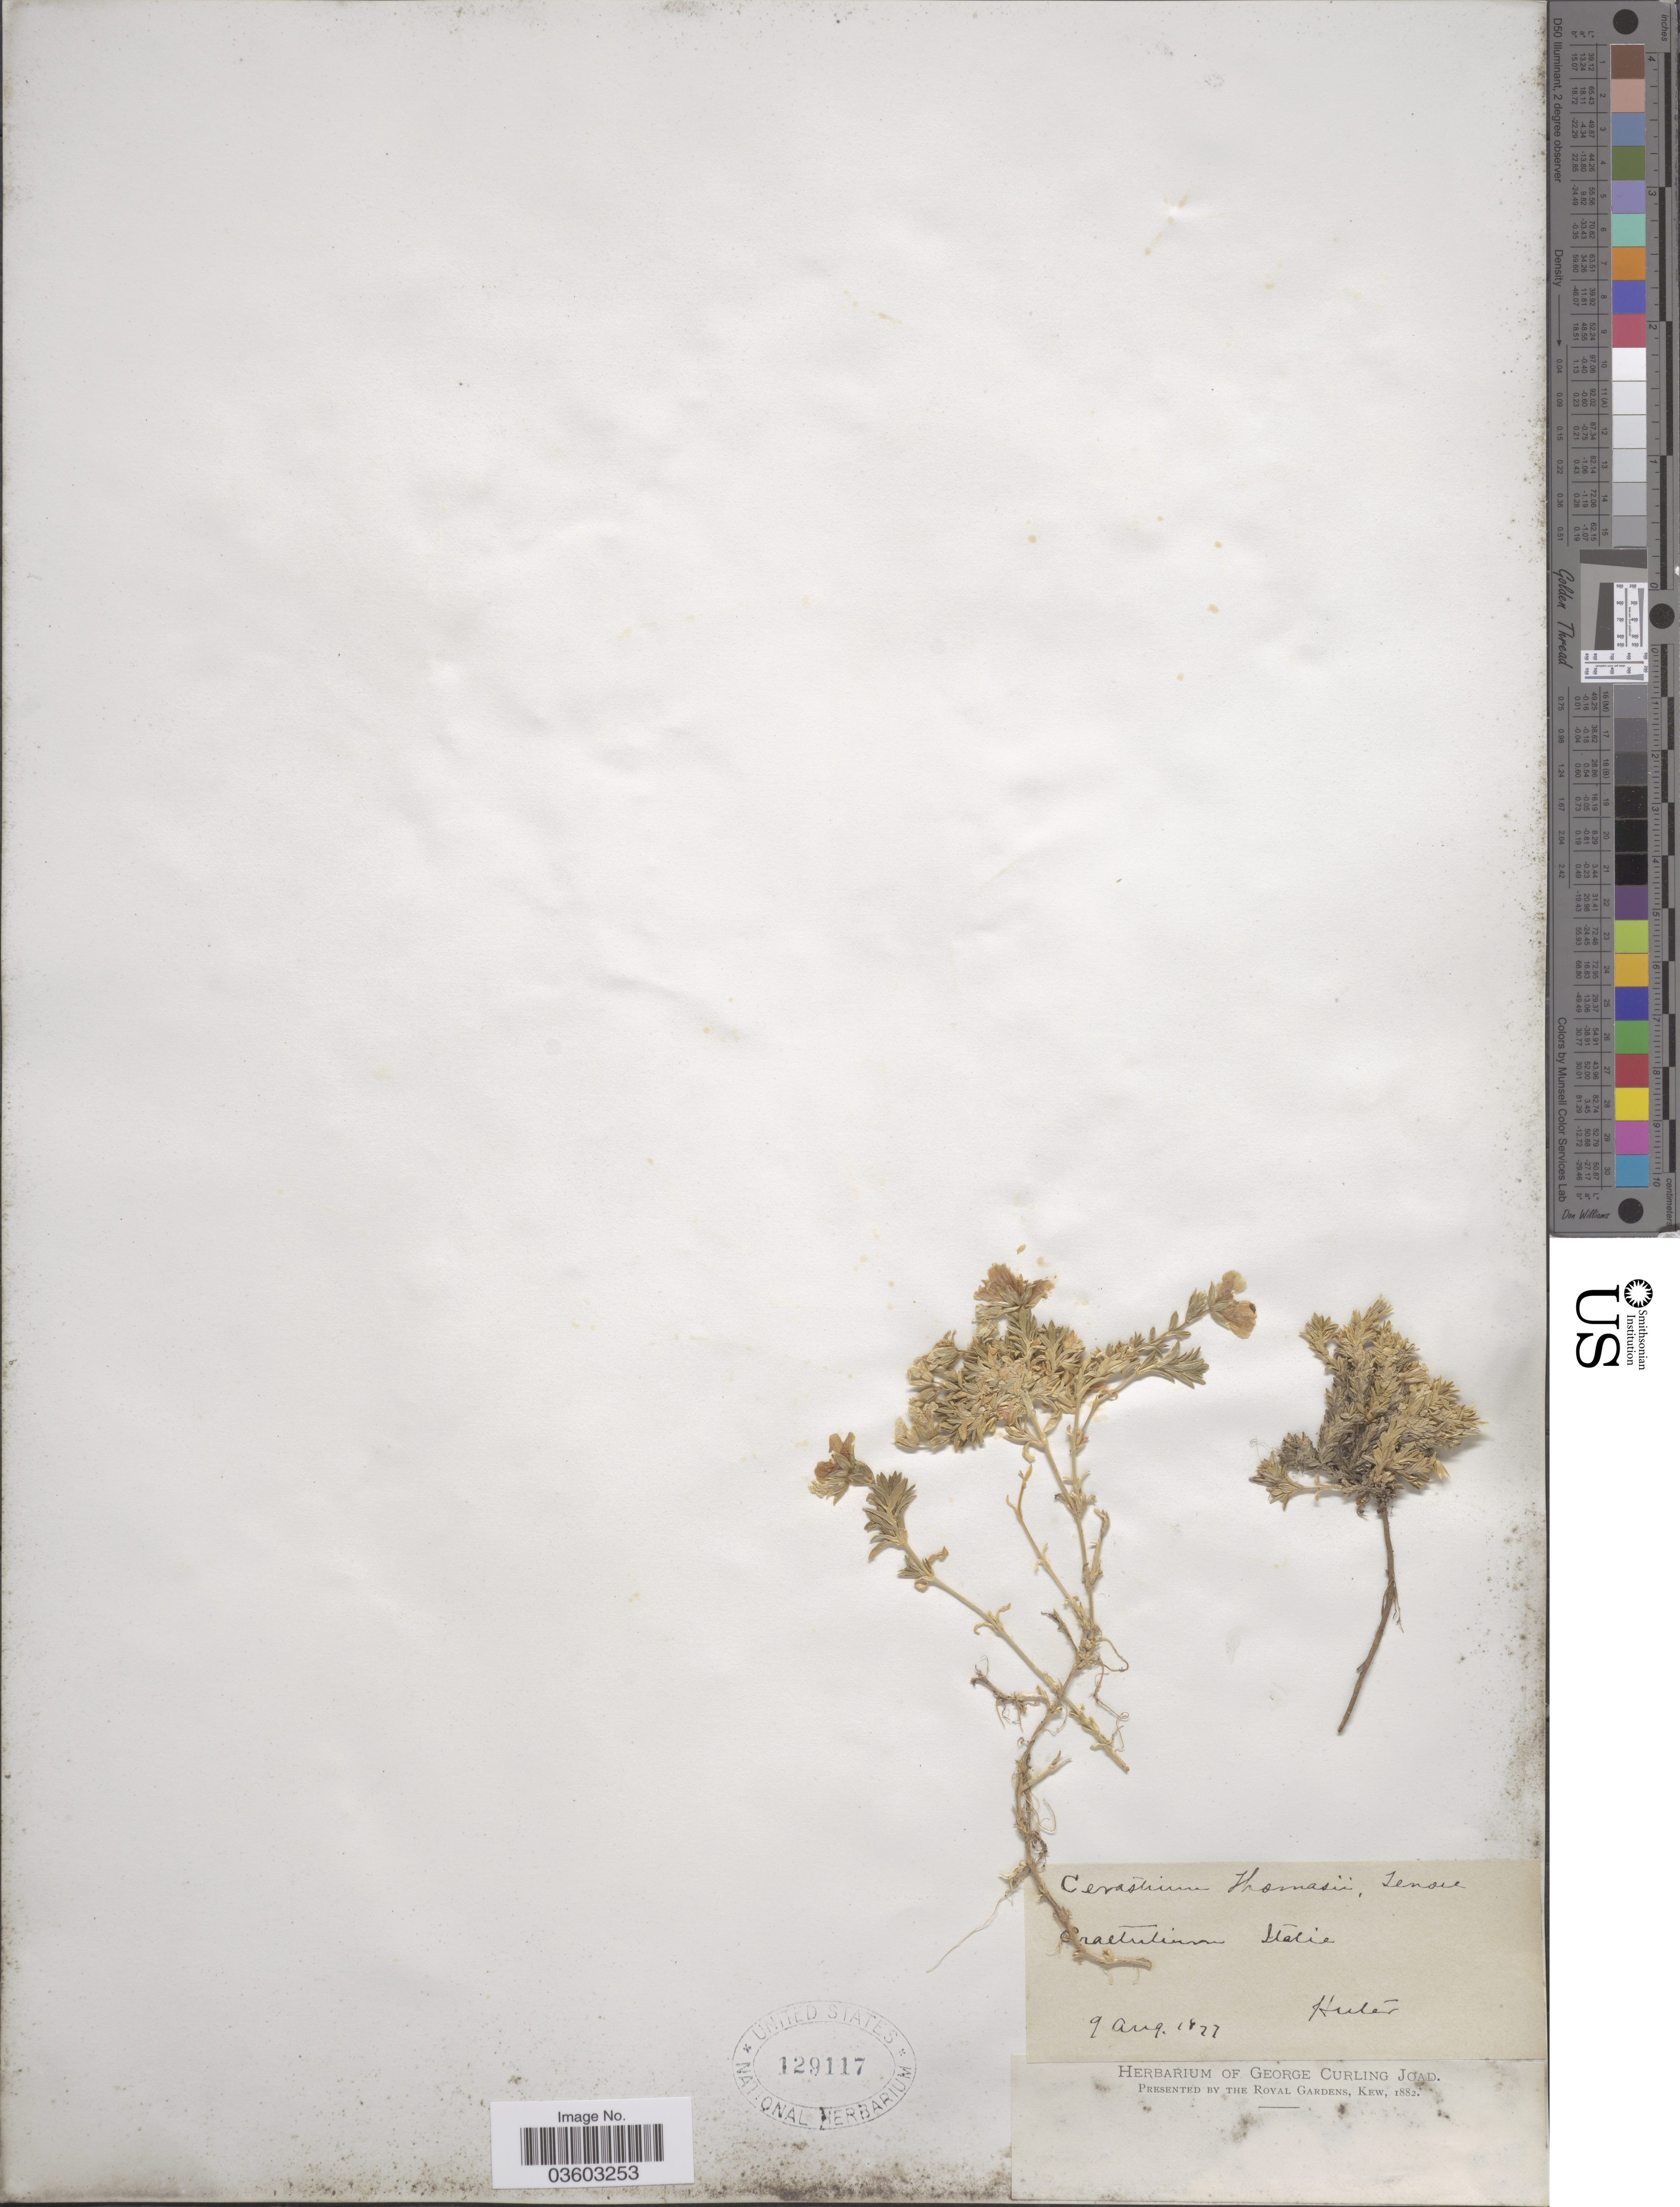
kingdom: Plantae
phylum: Tracheophyta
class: Magnoliopsida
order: Caryophyllales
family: Caryophyllaceae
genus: Cerastium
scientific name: Cerastium thomasii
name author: Ten.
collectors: -. Huter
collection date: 1877-08-09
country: Italy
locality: Graetulium Italie.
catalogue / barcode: US 129117